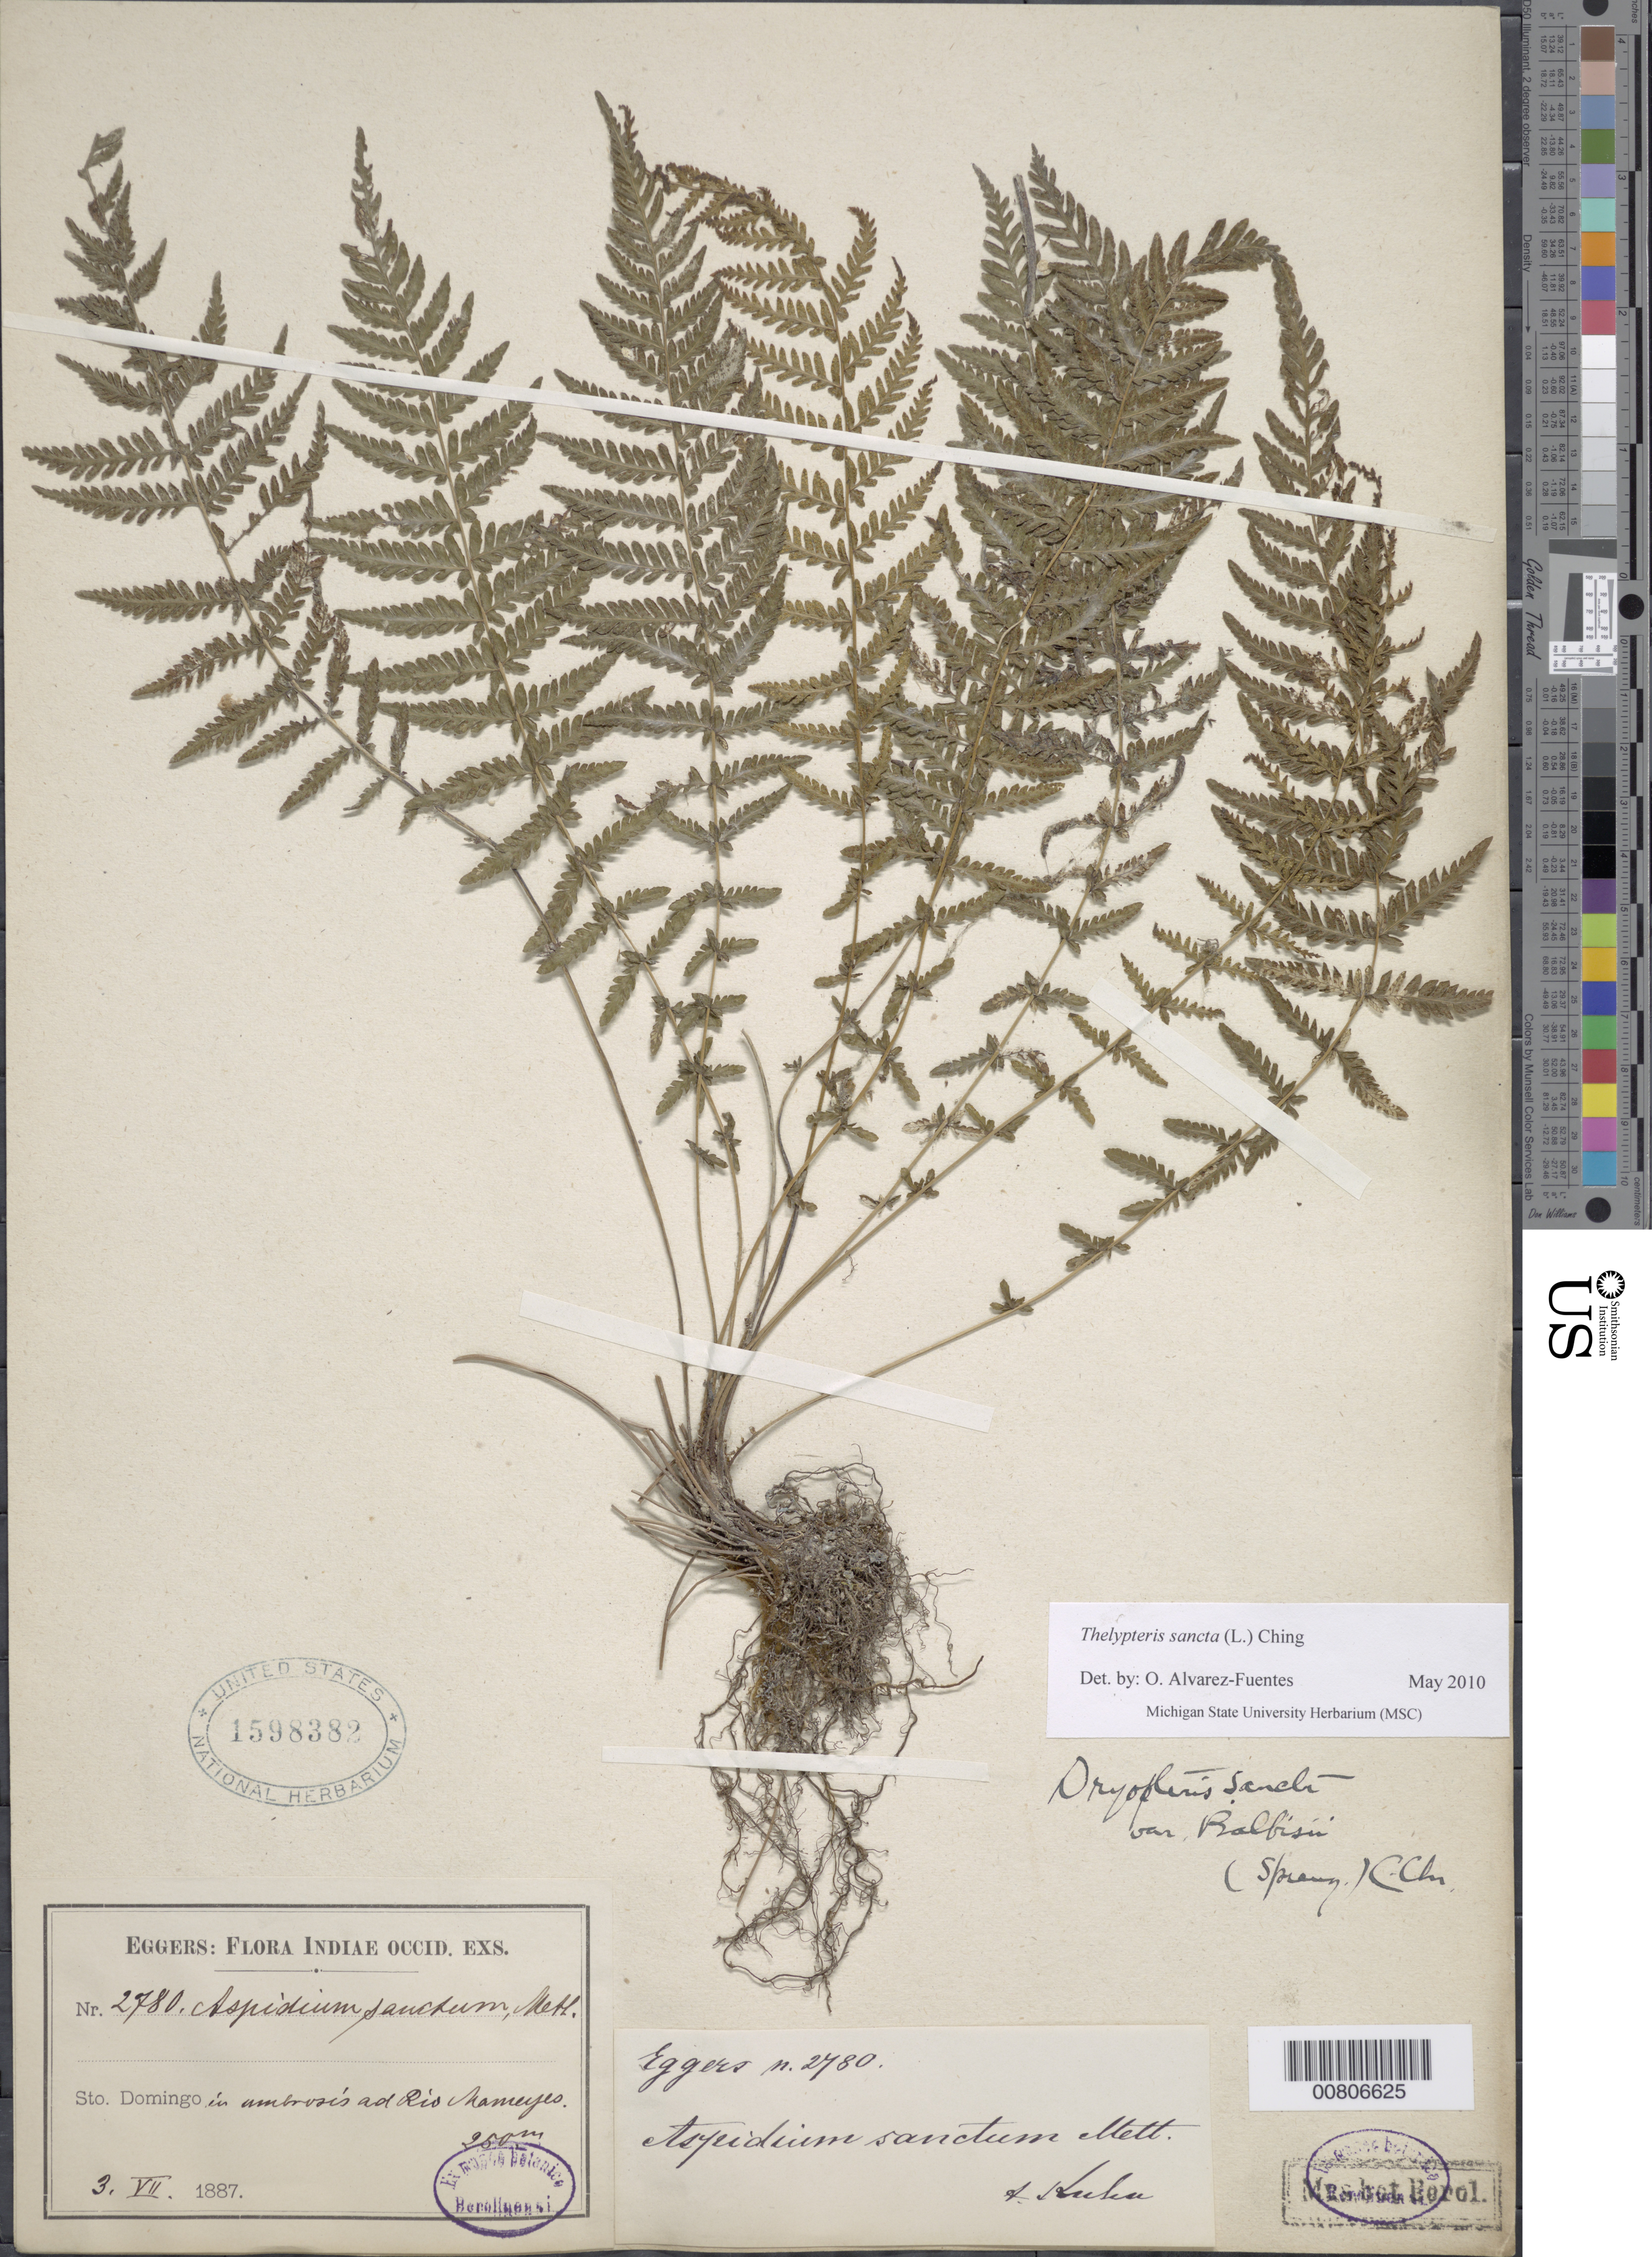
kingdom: Plantae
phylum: Tracheophyta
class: Polypodiopsida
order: Polypodiales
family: Thelypteridaceae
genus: Amauropelta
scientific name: Amauropelta sancta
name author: (L.) Pic. Serm.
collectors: H. F. A. von Eggers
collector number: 2780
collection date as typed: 03 Jul 1887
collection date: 1887-07-03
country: Dominican Republic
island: Hispaniola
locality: Río Mameyes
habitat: In umbrosis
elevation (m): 250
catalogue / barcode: US 1598382